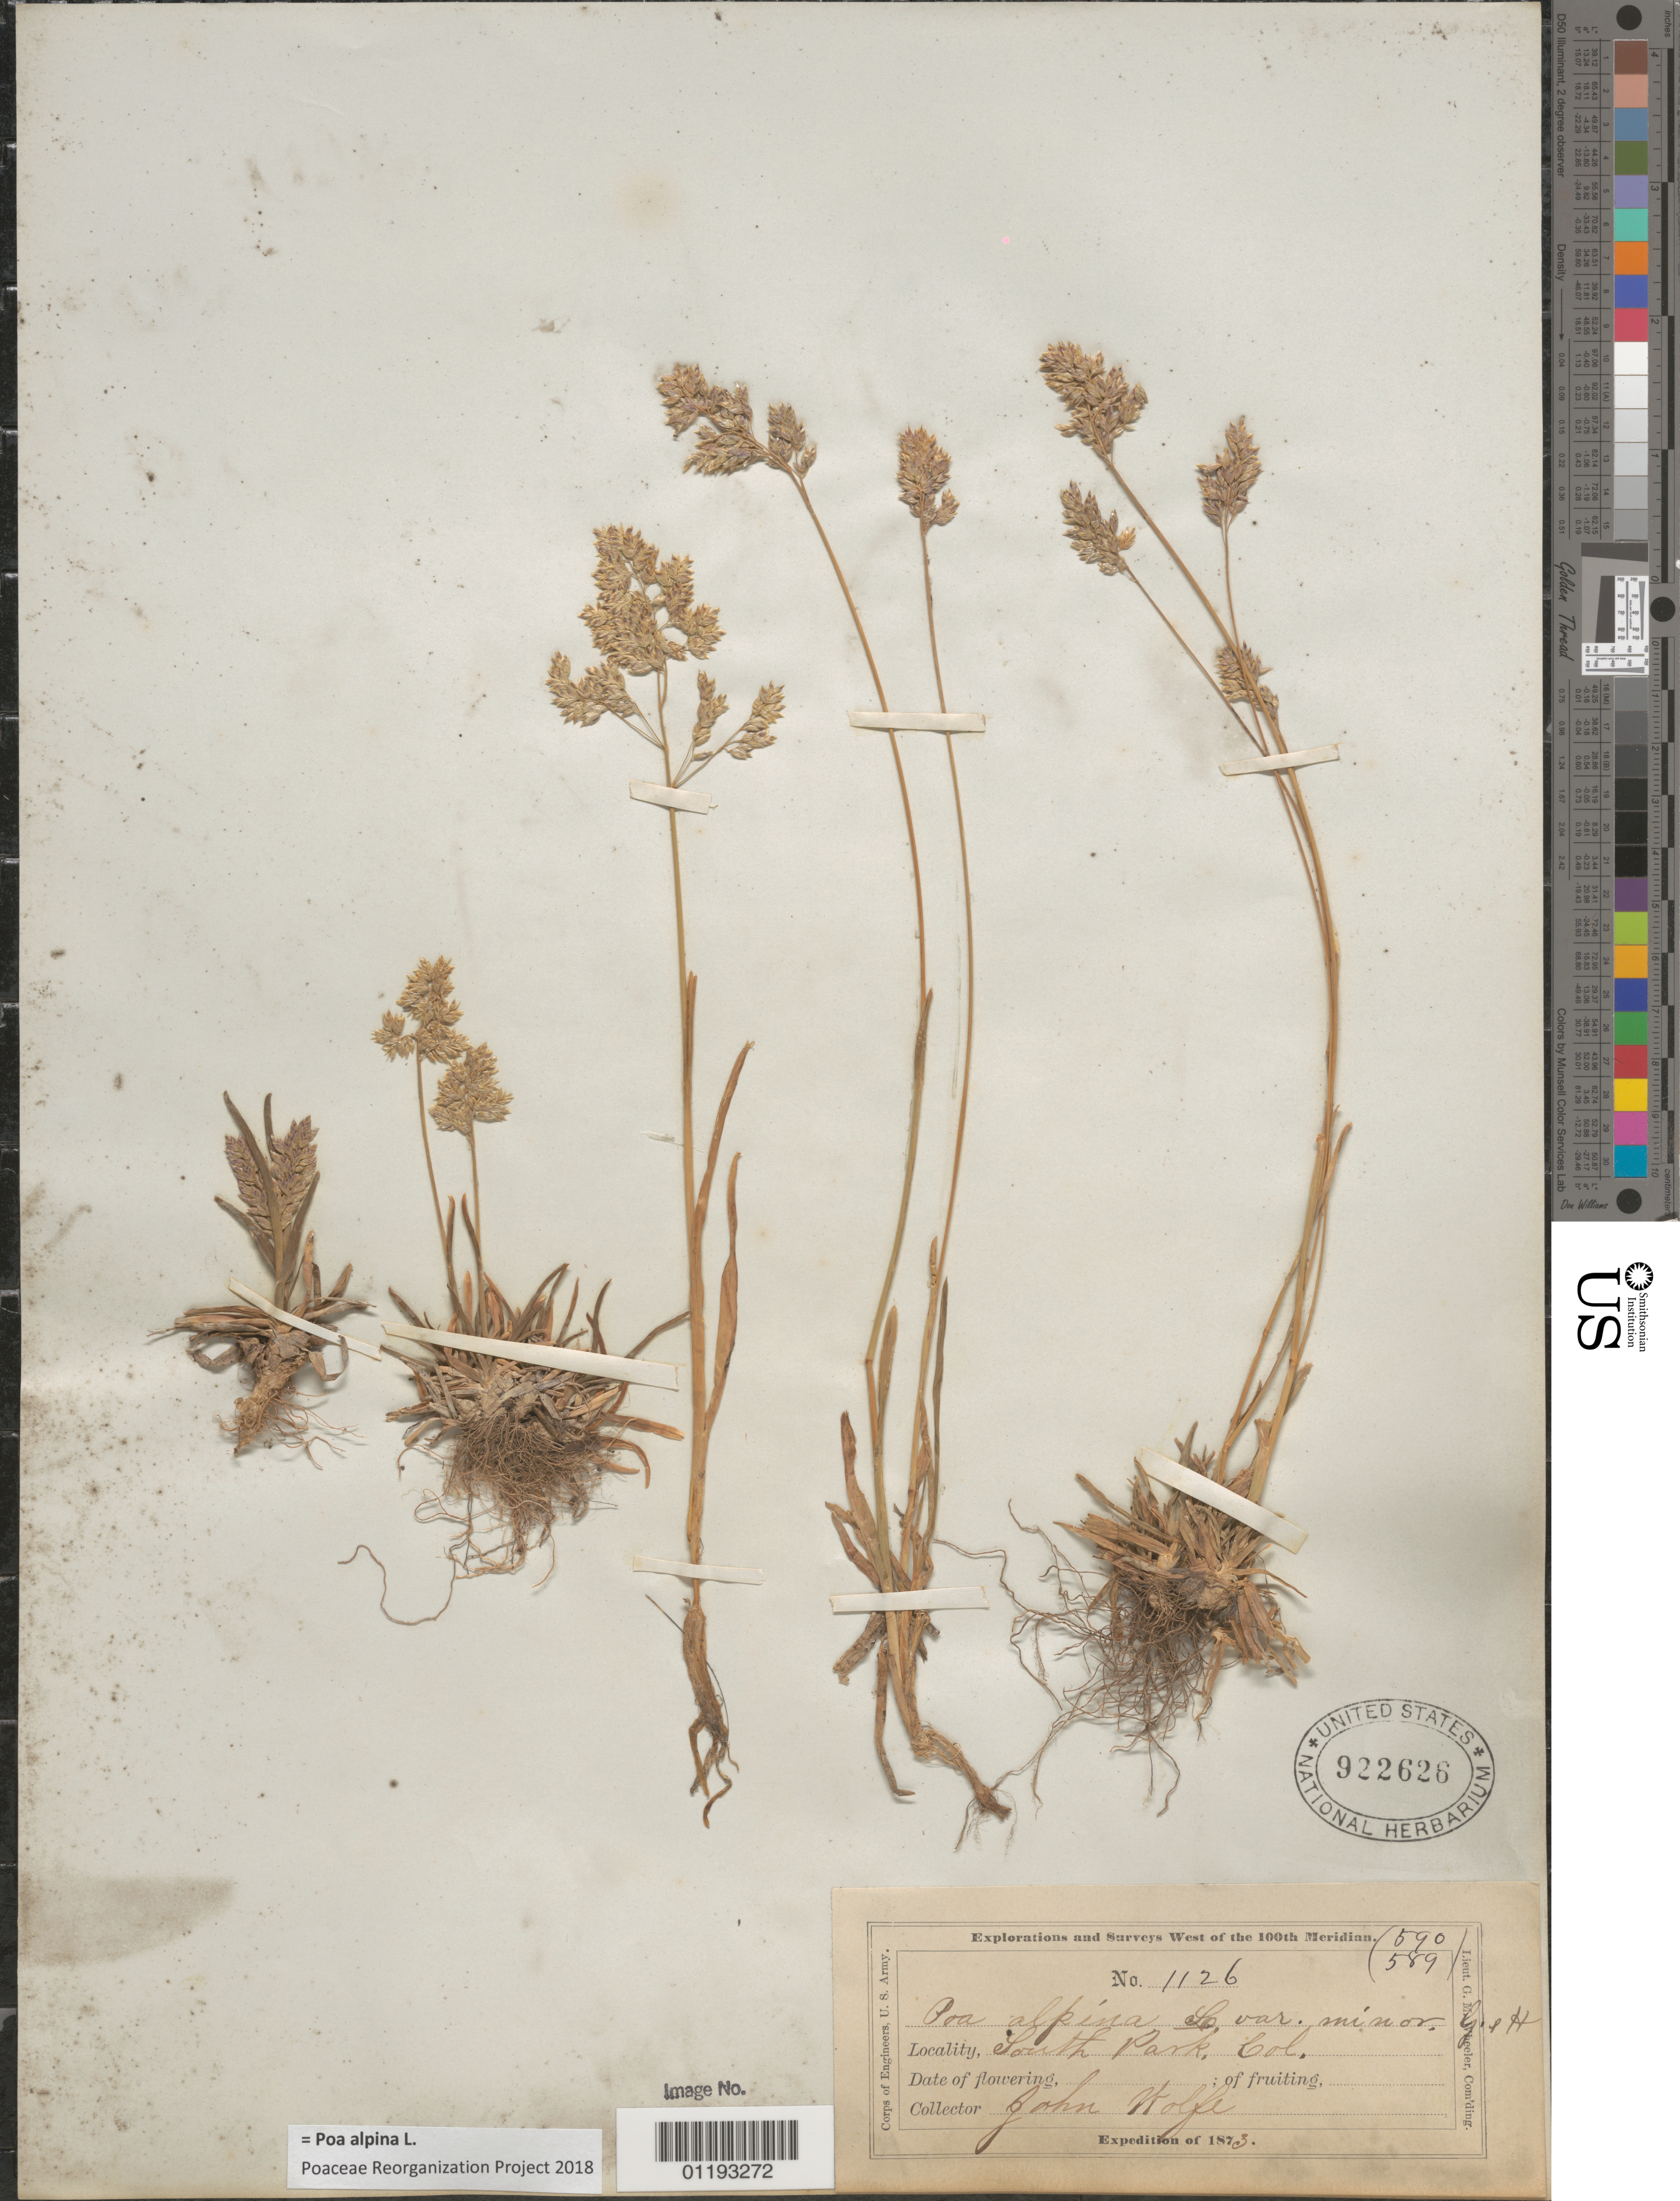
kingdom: Plantae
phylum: Tracheophyta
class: Liliopsida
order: Poales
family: Poaceae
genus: Poa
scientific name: Poa alpina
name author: L.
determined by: Poaceae Reorganization Project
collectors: J. Wolf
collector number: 1126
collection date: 1873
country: United States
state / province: Colorado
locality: South Park, Col Ter.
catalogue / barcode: US 922626